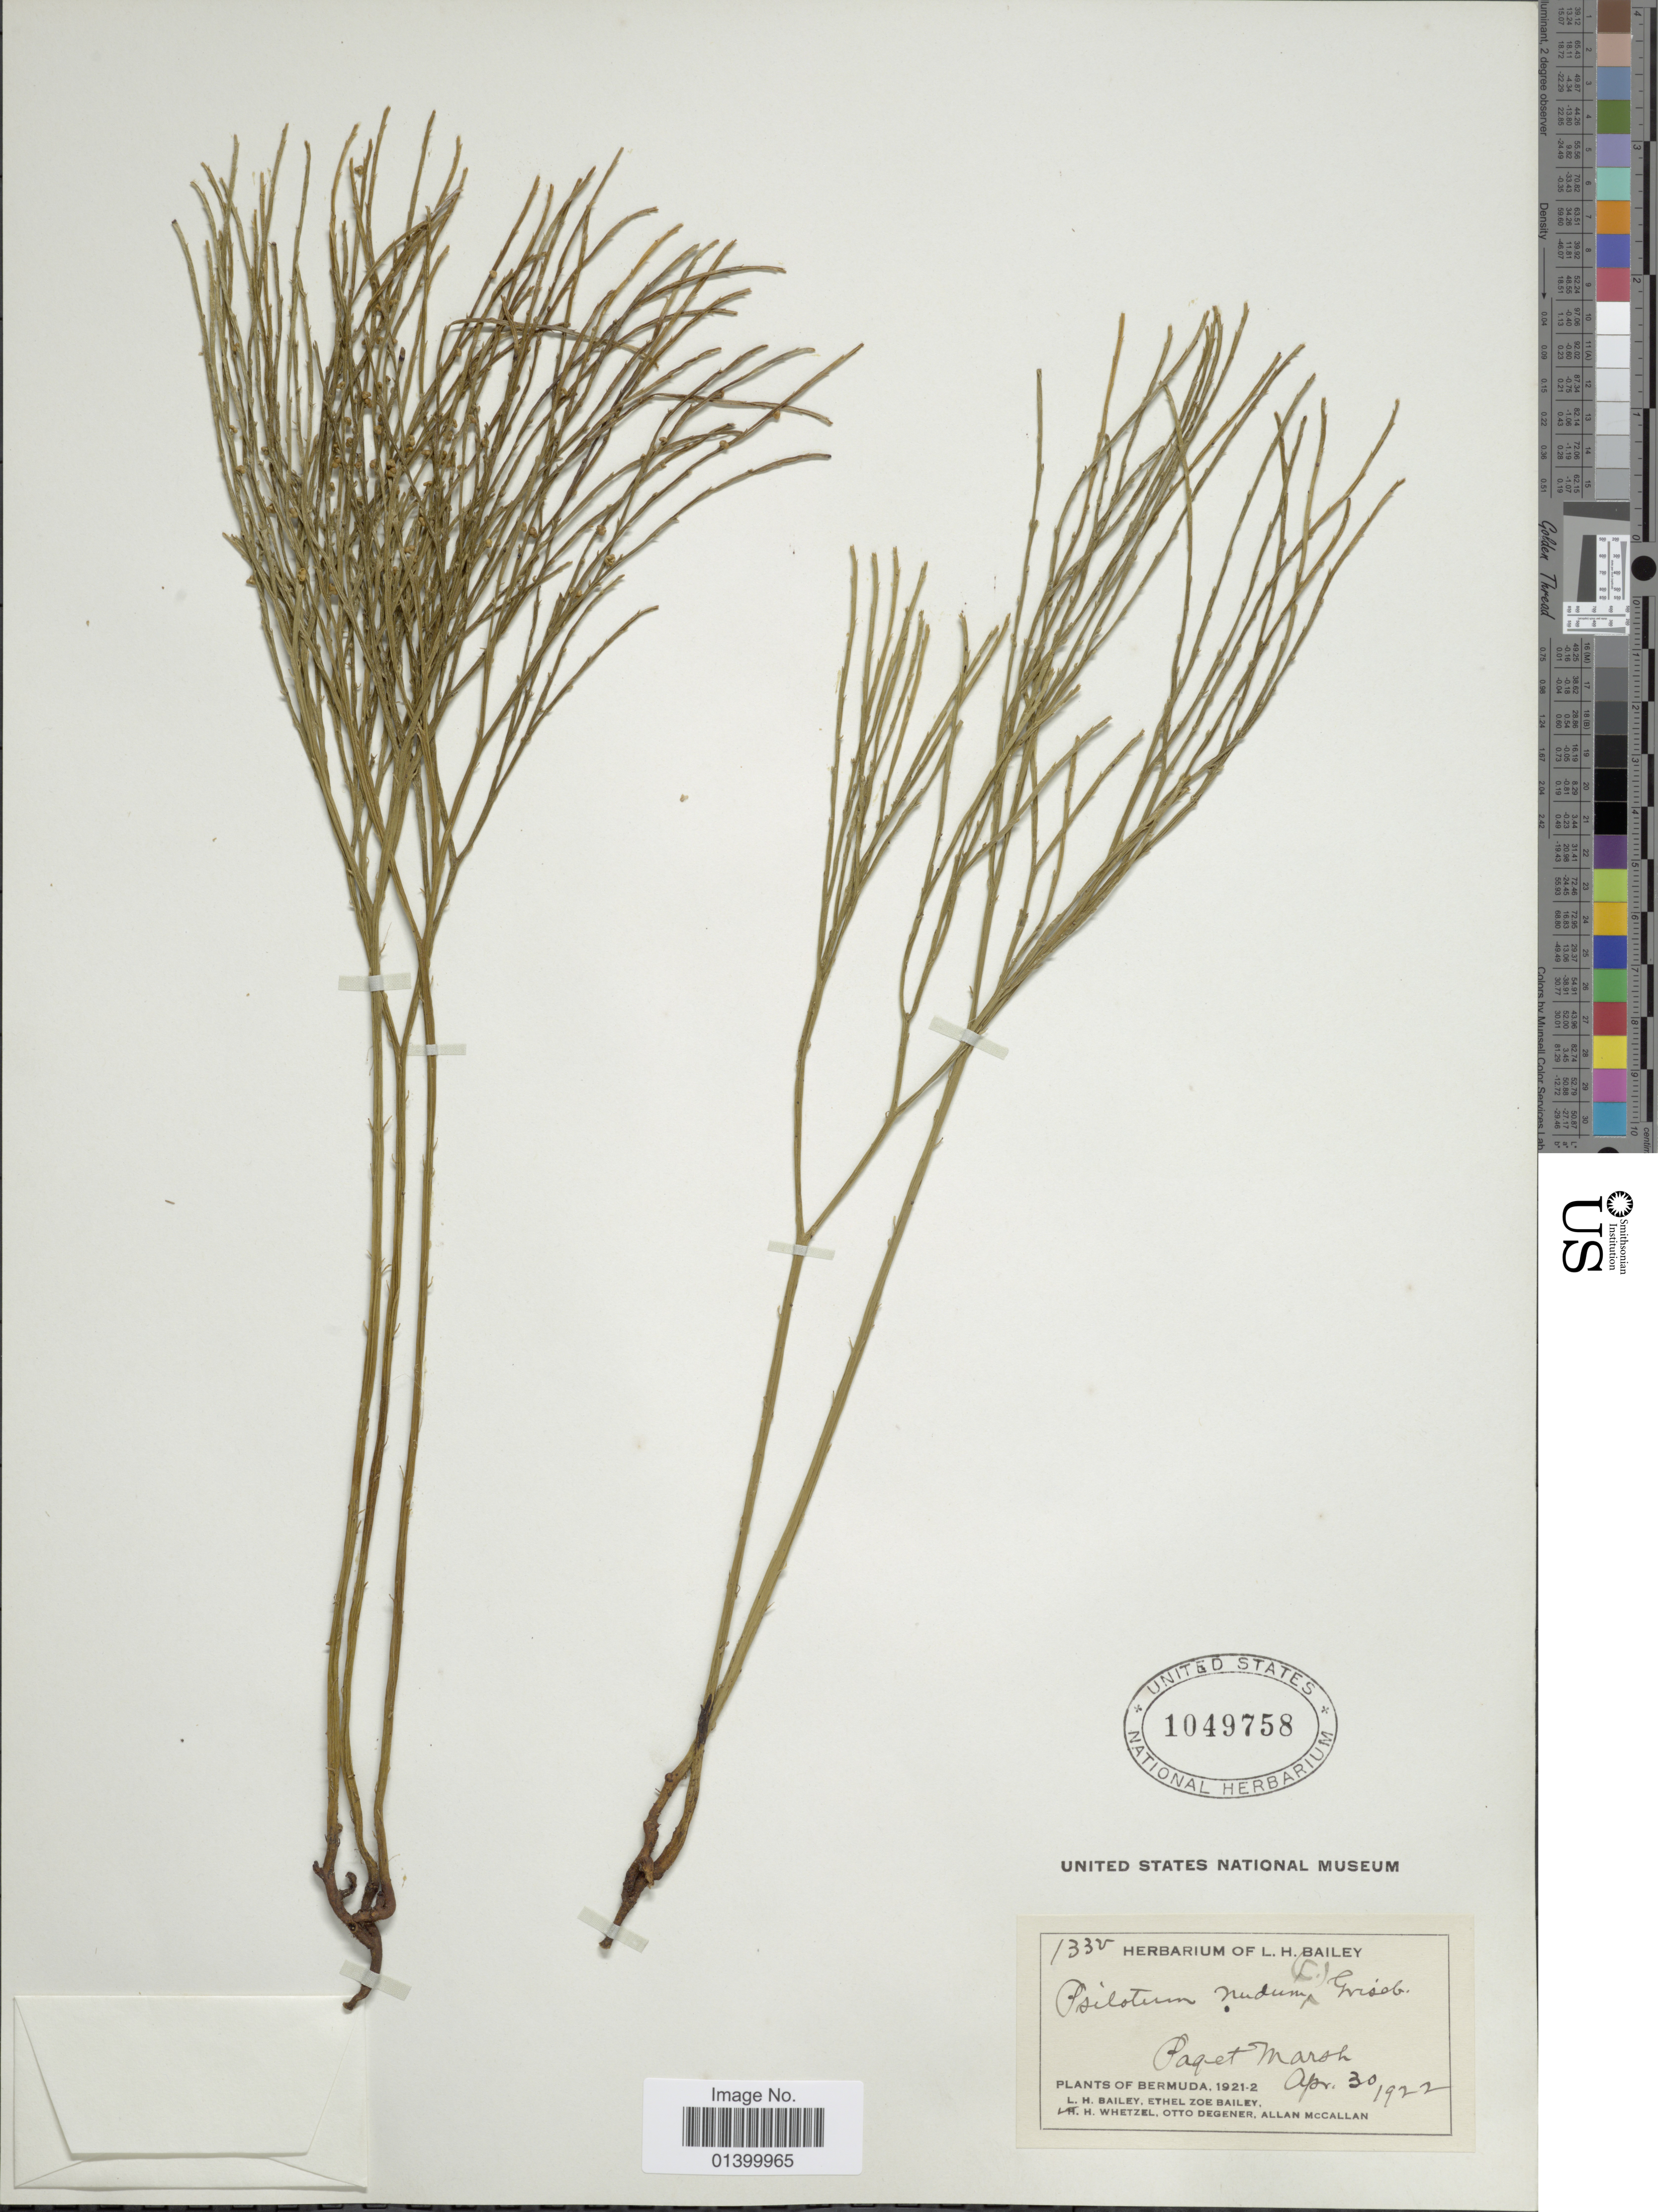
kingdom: Plantae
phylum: Tracheophyta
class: Polypodiopsida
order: Psilotales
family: Psilotaceae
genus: Psilotum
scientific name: Psilotum nudum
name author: (L.) P. Beauv.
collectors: H. Whetzel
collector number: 1335v*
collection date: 1922-04-30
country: Bermuda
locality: Paget Marsh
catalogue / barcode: US 1049758